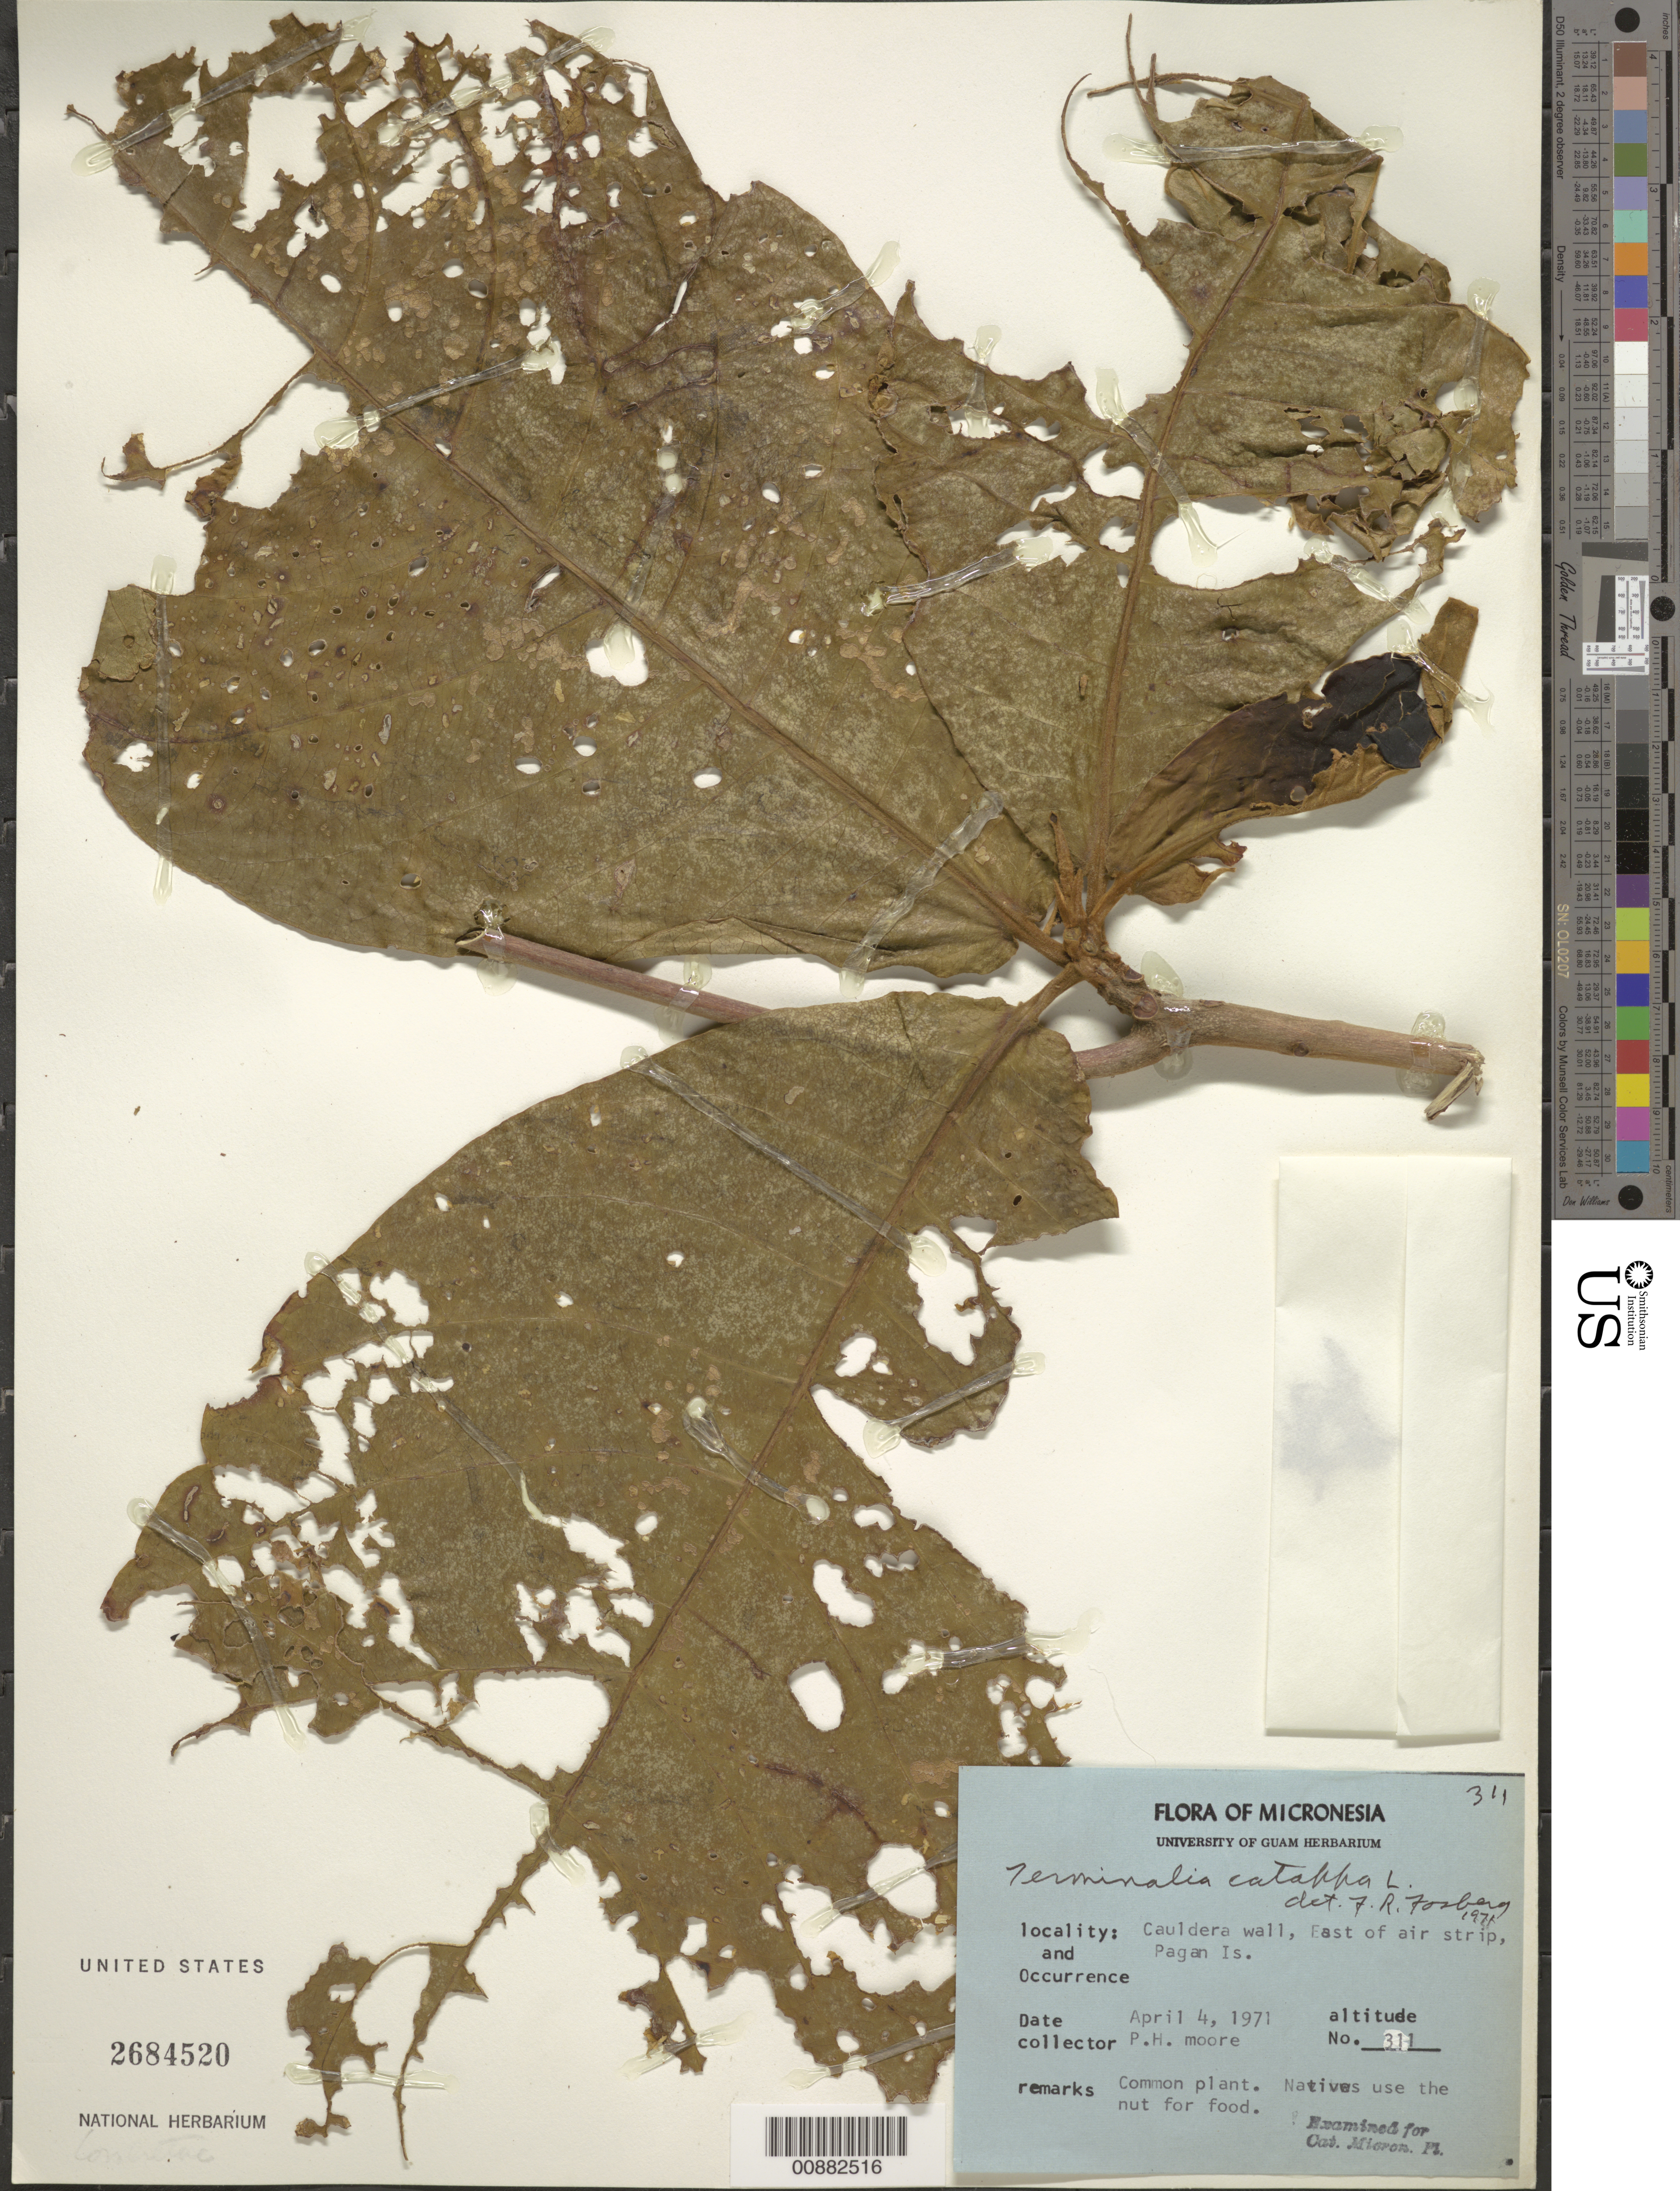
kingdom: Plantae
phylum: Tracheophyta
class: Magnoliopsida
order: Myrtales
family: Combretaceae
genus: Terminalia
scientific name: Terminalia catappa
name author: L.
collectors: P. Moore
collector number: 311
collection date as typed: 04 Apr 1971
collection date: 1971-04-04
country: Micronesia, Federated States of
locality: Cauldera wall, East of air strip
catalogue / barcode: US 2684520